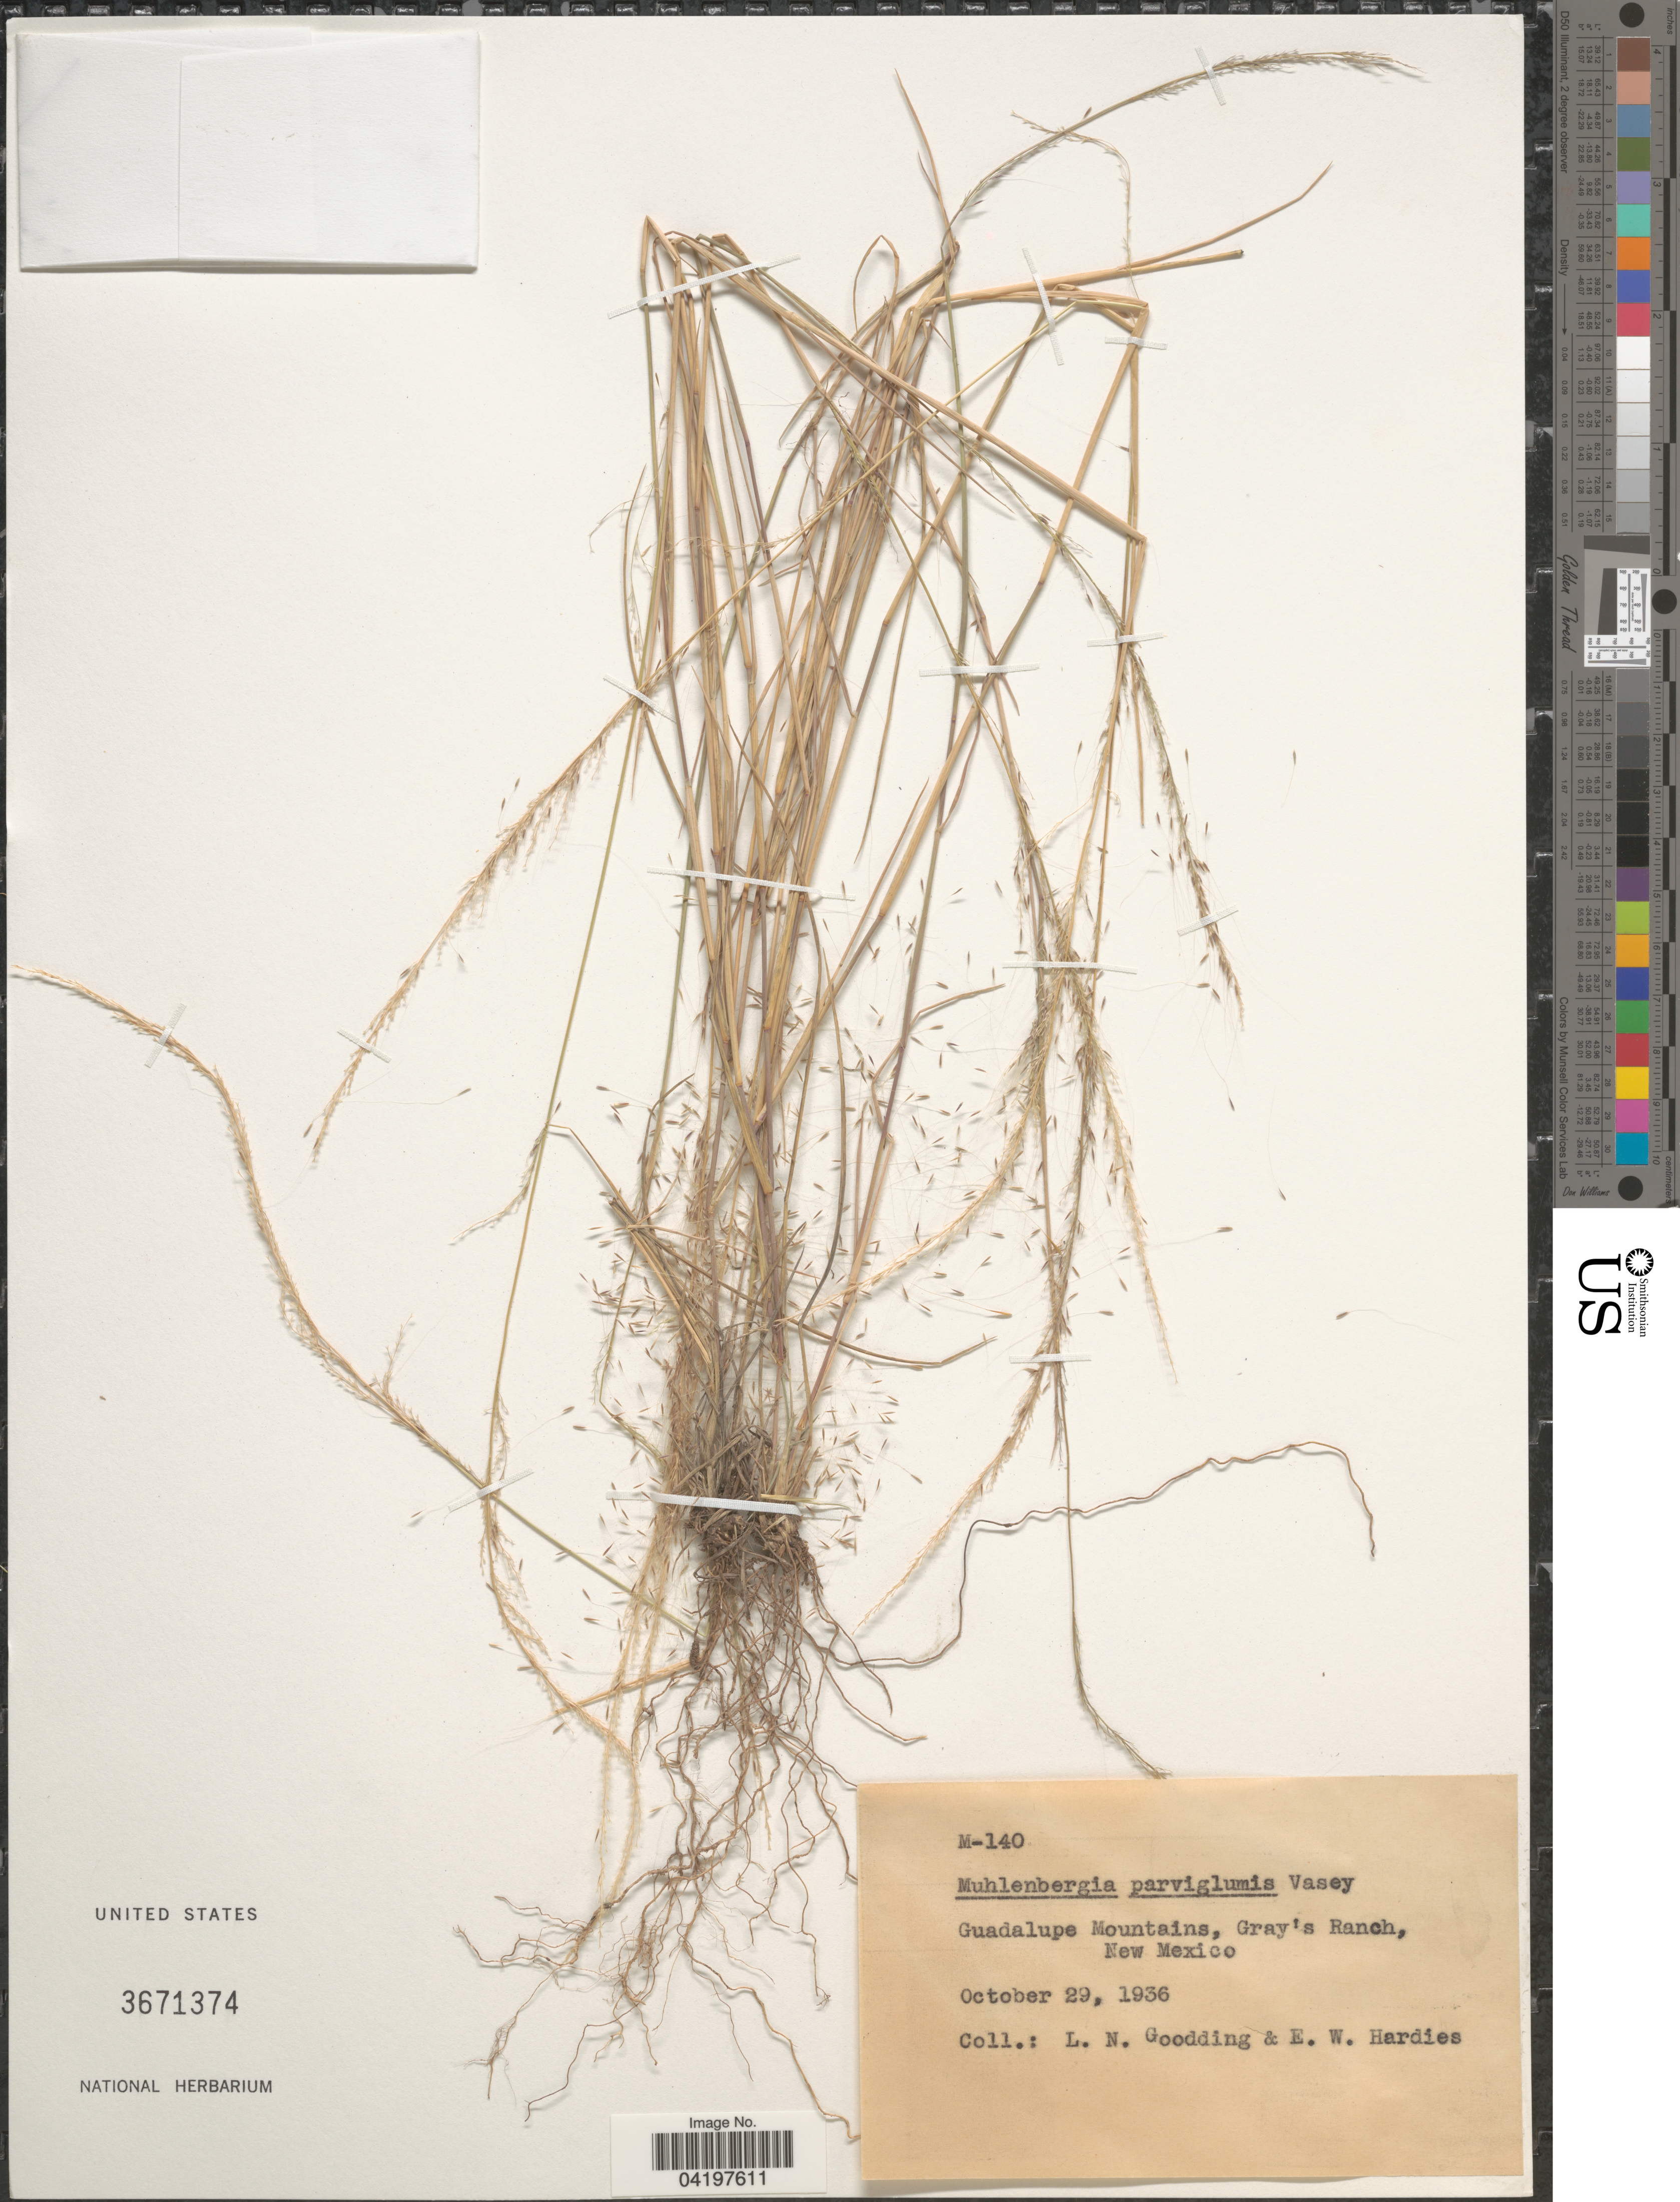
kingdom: Plantae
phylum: Tracheophyta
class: Liliopsida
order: Poales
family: Poaceae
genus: Muhlenbergia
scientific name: Muhlenbergia spiciformis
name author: Trin.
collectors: L. N. Goodding & E. Hardies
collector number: M-140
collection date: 1936-10-29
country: United States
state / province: New Mexico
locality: Guadalupe Mountains, Gray's Ranch.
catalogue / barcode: US 3671374